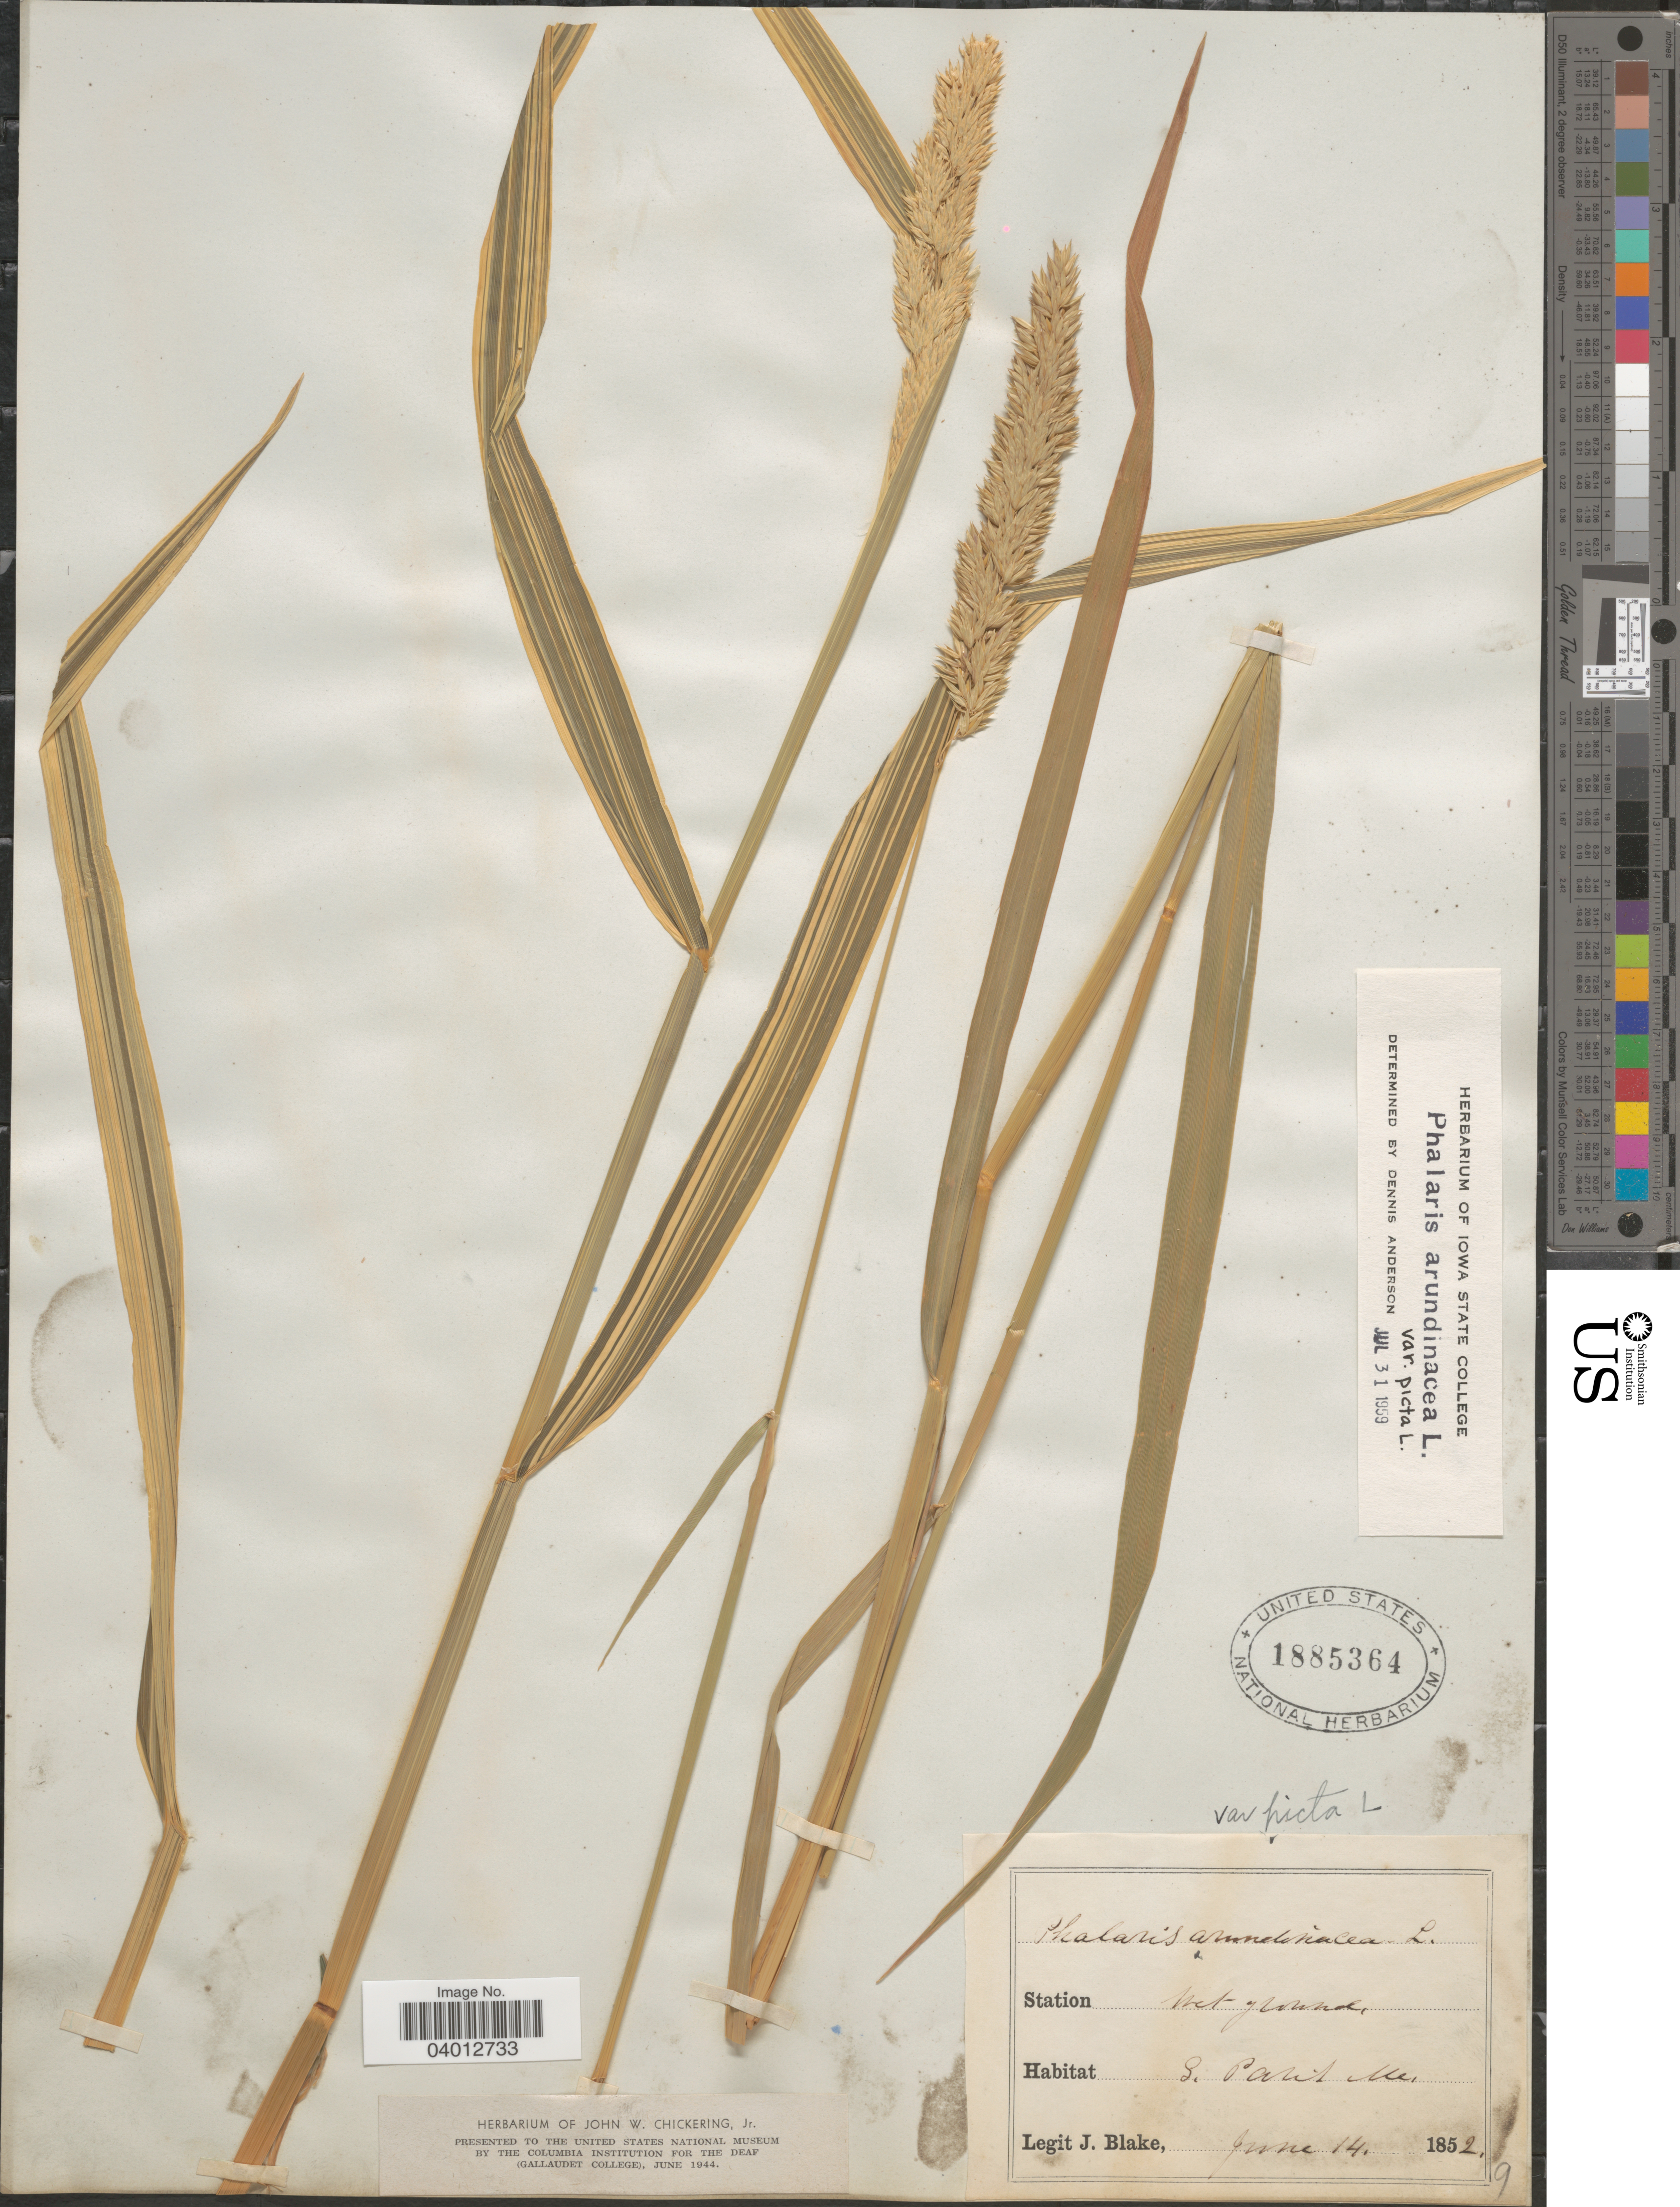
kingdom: Plantae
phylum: Tracheophyta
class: Liliopsida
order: Poales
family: Poaceae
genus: Phalaris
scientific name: Phalaris arundinacea var. picta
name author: Lam.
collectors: J. Blake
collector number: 9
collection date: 1852-06-14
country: United States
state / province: Maine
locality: S. Paris.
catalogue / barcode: US 1885364